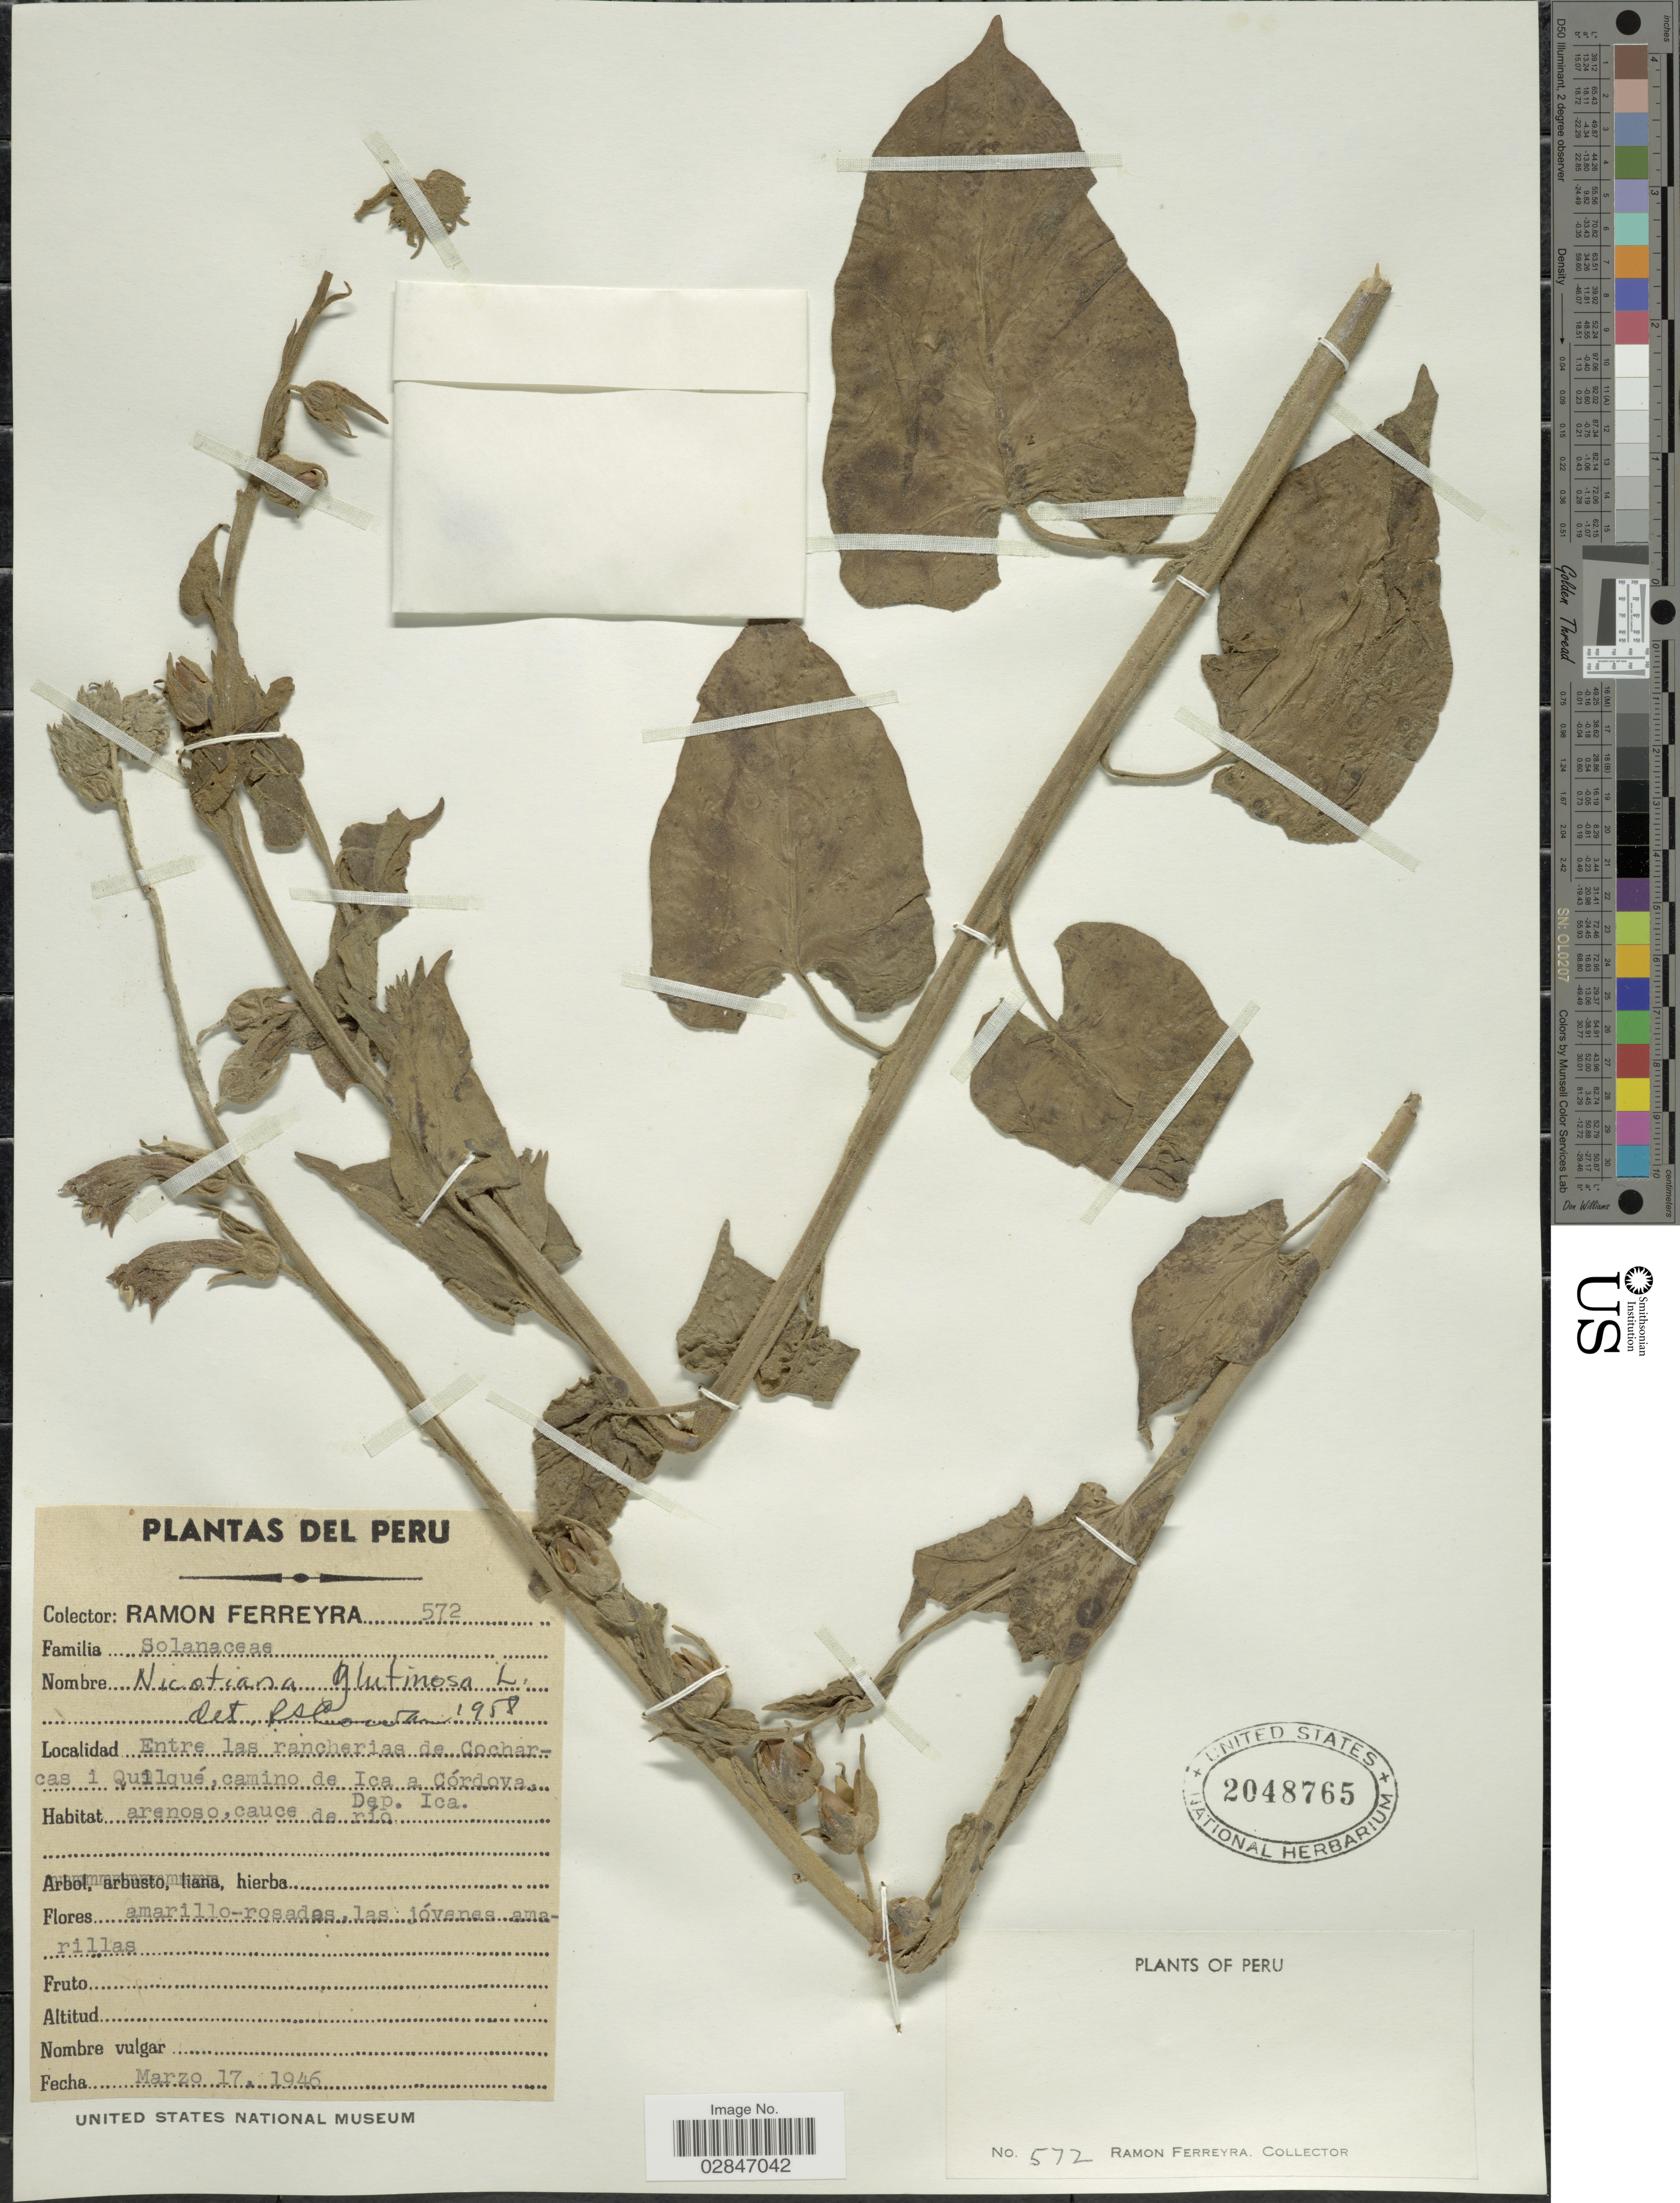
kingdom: Plantae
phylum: Tracheophyta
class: Magnoliopsida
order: Solanales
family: Solanaceae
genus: Nicotiana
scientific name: Nicotiana glutinosa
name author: L.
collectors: R. A. Ferreyra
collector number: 572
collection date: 1946-03-17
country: Peru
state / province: Ica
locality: Entre las rancherias de Cocharcas i Quilqué, camino de Ica a Córdova, Dep. Ica.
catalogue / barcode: US 2048765